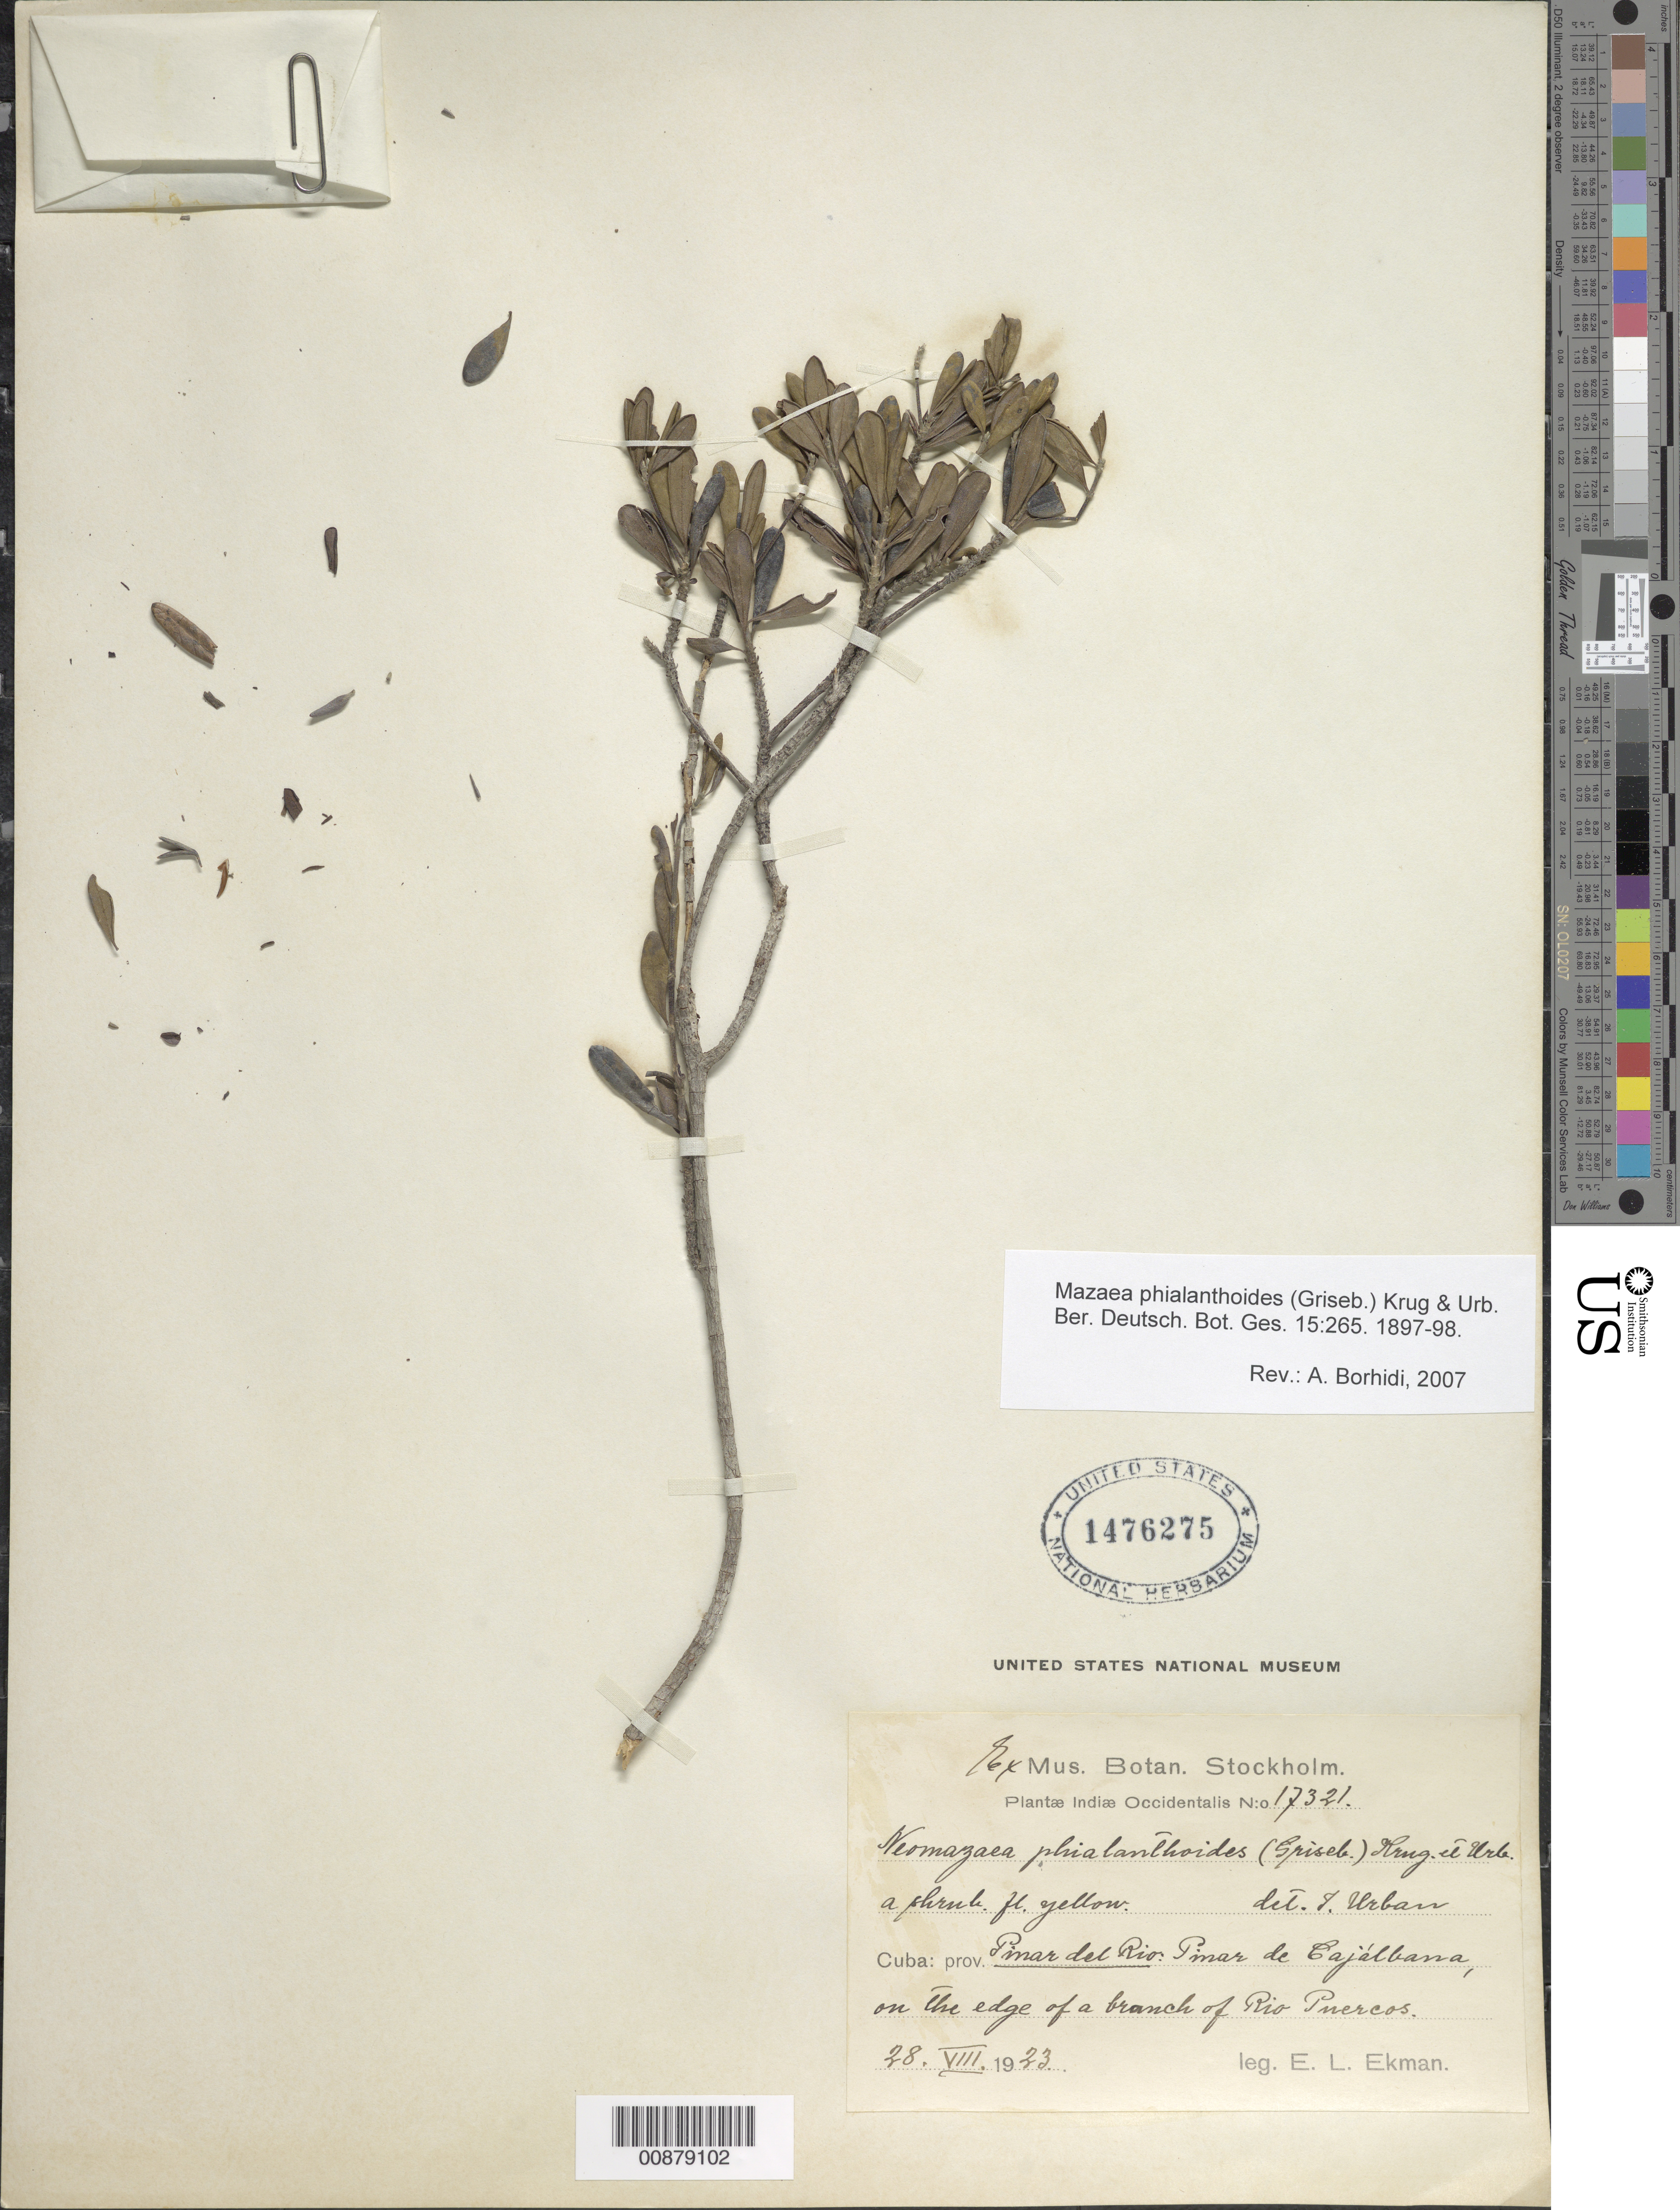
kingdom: Plantae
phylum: Tracheophyta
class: Magnoliopsida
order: Gentianales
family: Rubiaceae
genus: Mazaea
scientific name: Mazaea phialanthoides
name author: (Griseb.) Krug & Urb.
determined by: Borhidi, Attila L.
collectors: E. L. Ekman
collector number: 17321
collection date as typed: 28 Aug 1923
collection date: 1923-08-28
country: Cuba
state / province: Pinar del Rio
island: Cuba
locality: Pinar de Cajálbana, on the edge of a branch of Rio Pinercos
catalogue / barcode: US 1476275